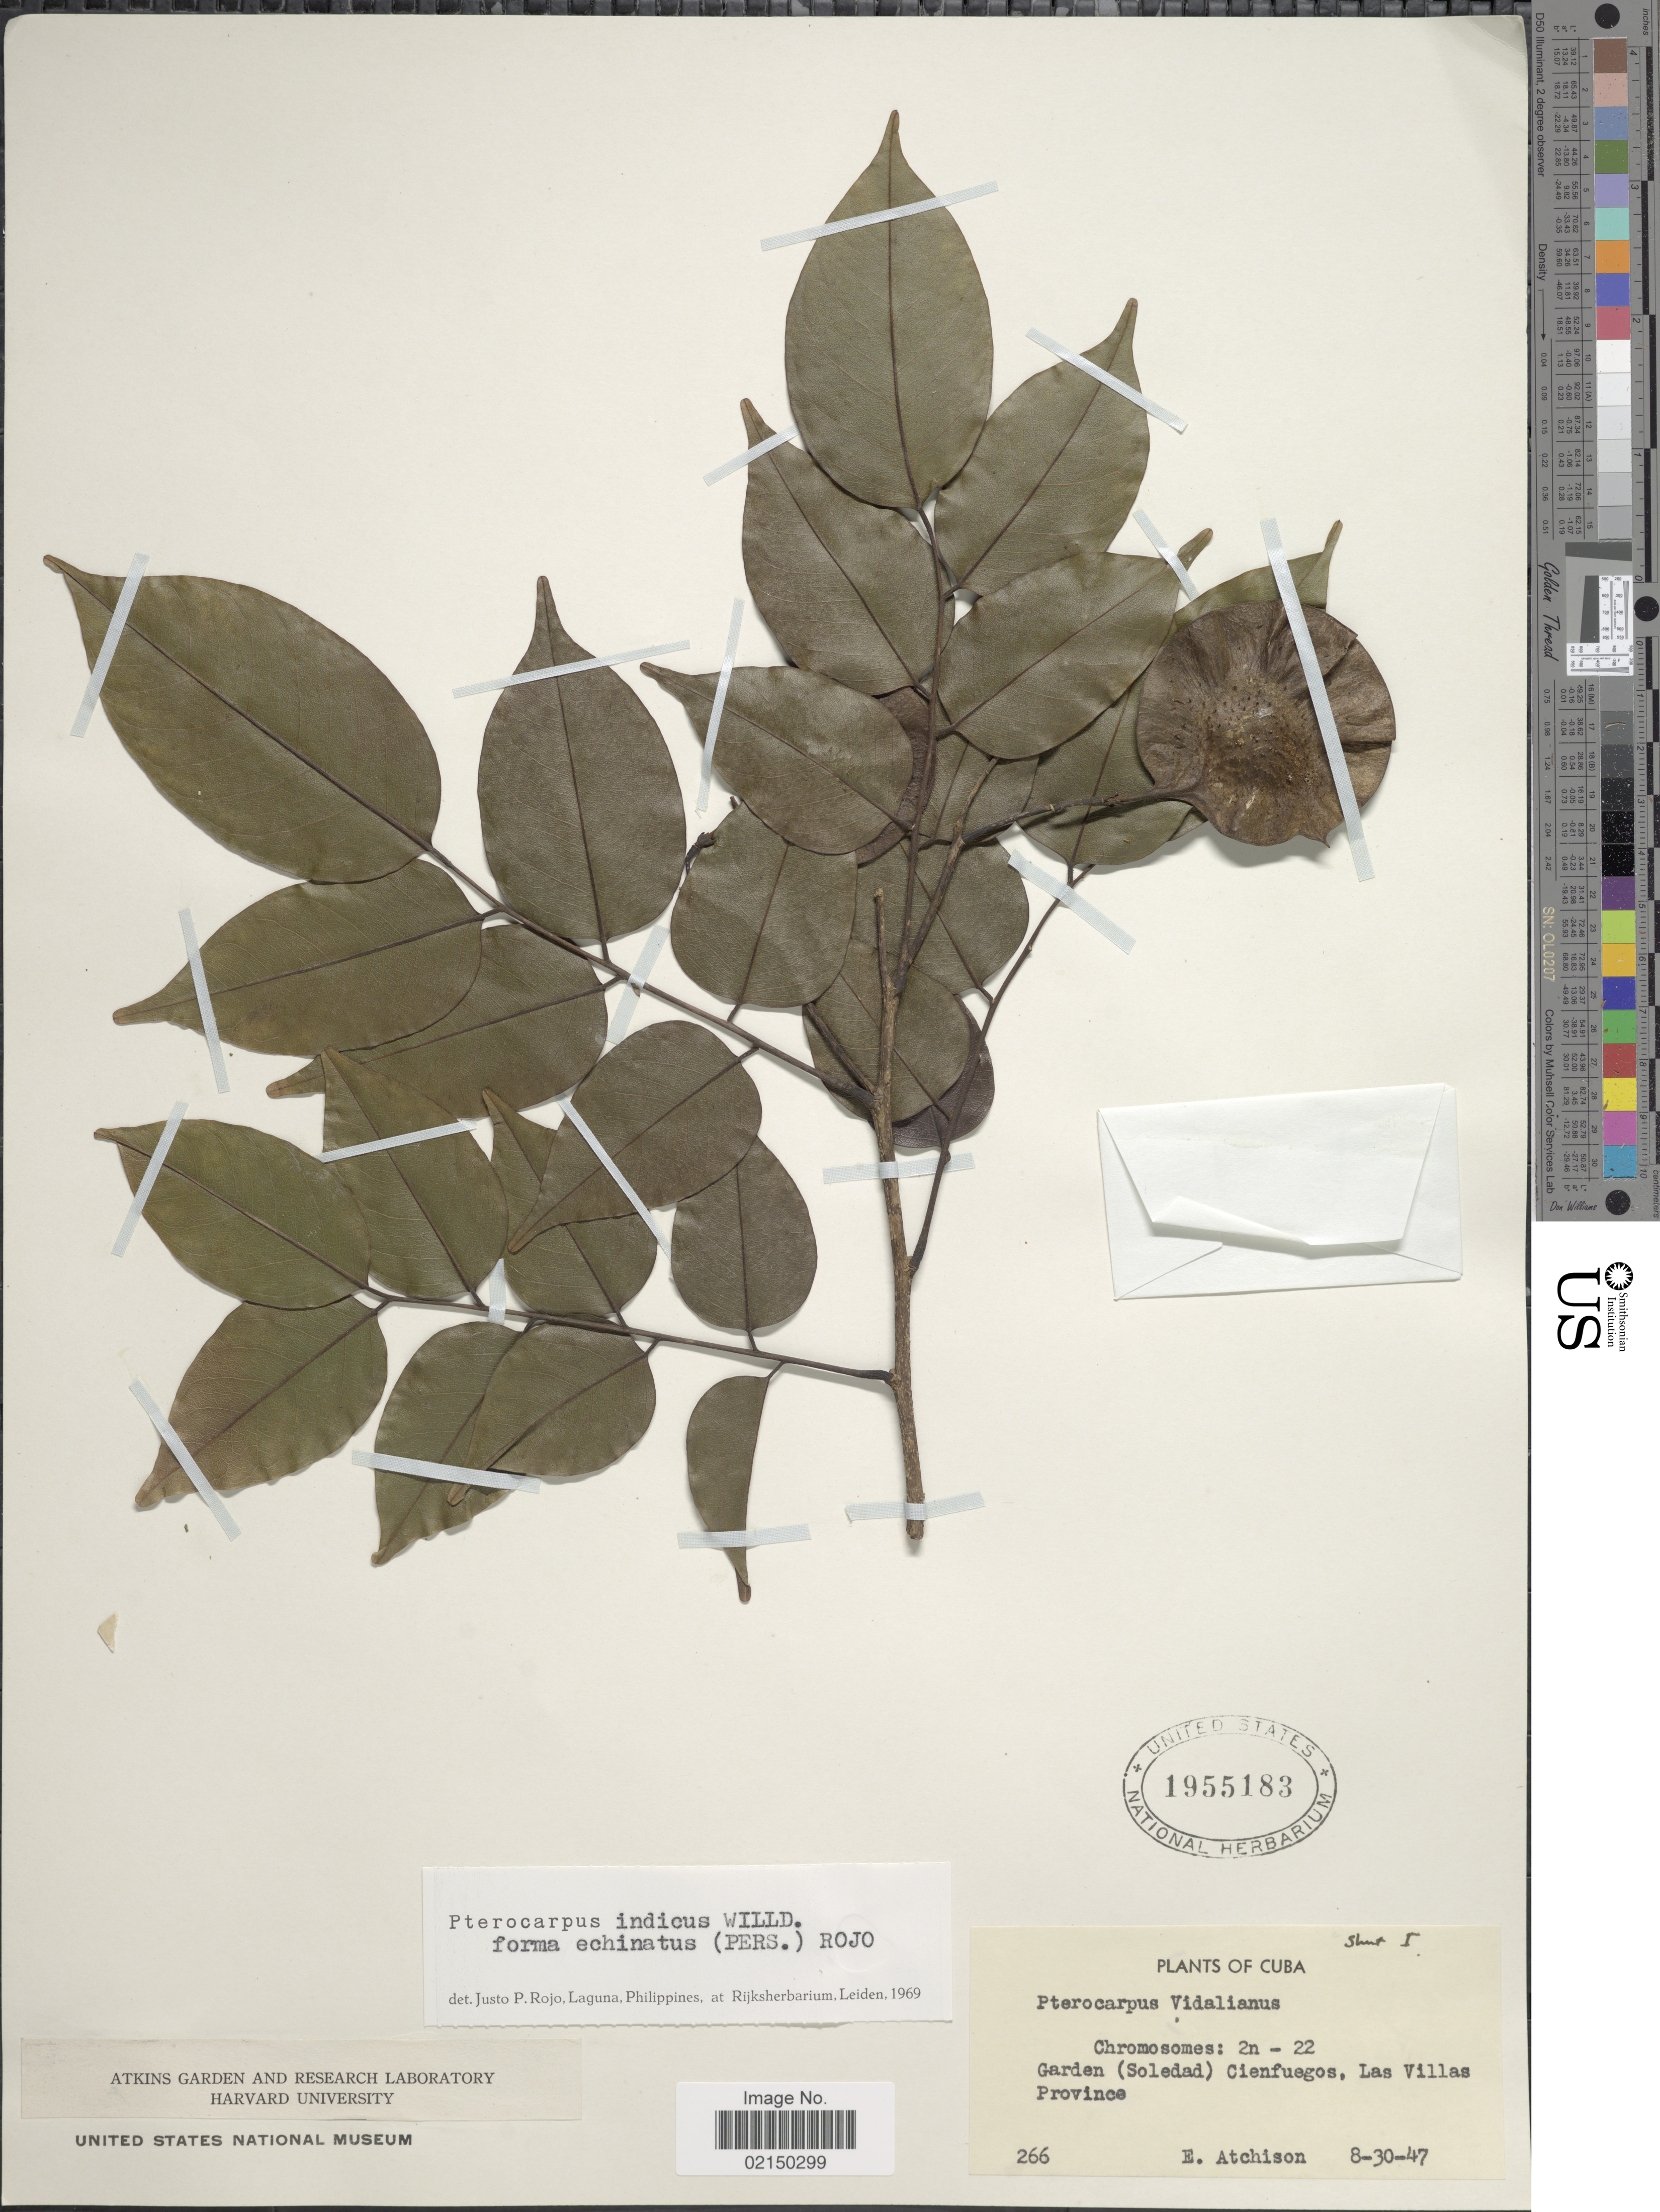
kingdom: Plantae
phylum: Tracheophyta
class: Magnoliopsida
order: Fabales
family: Fabaceae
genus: Pterocarpus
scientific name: Pterocarpus indicus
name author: Willd.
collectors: E. Atchison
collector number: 266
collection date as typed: Transcribed d/m/y: 30/8/47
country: Cuba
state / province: Las Villas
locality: Garden (Soledad) Cienfuegos.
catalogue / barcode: US 1955183